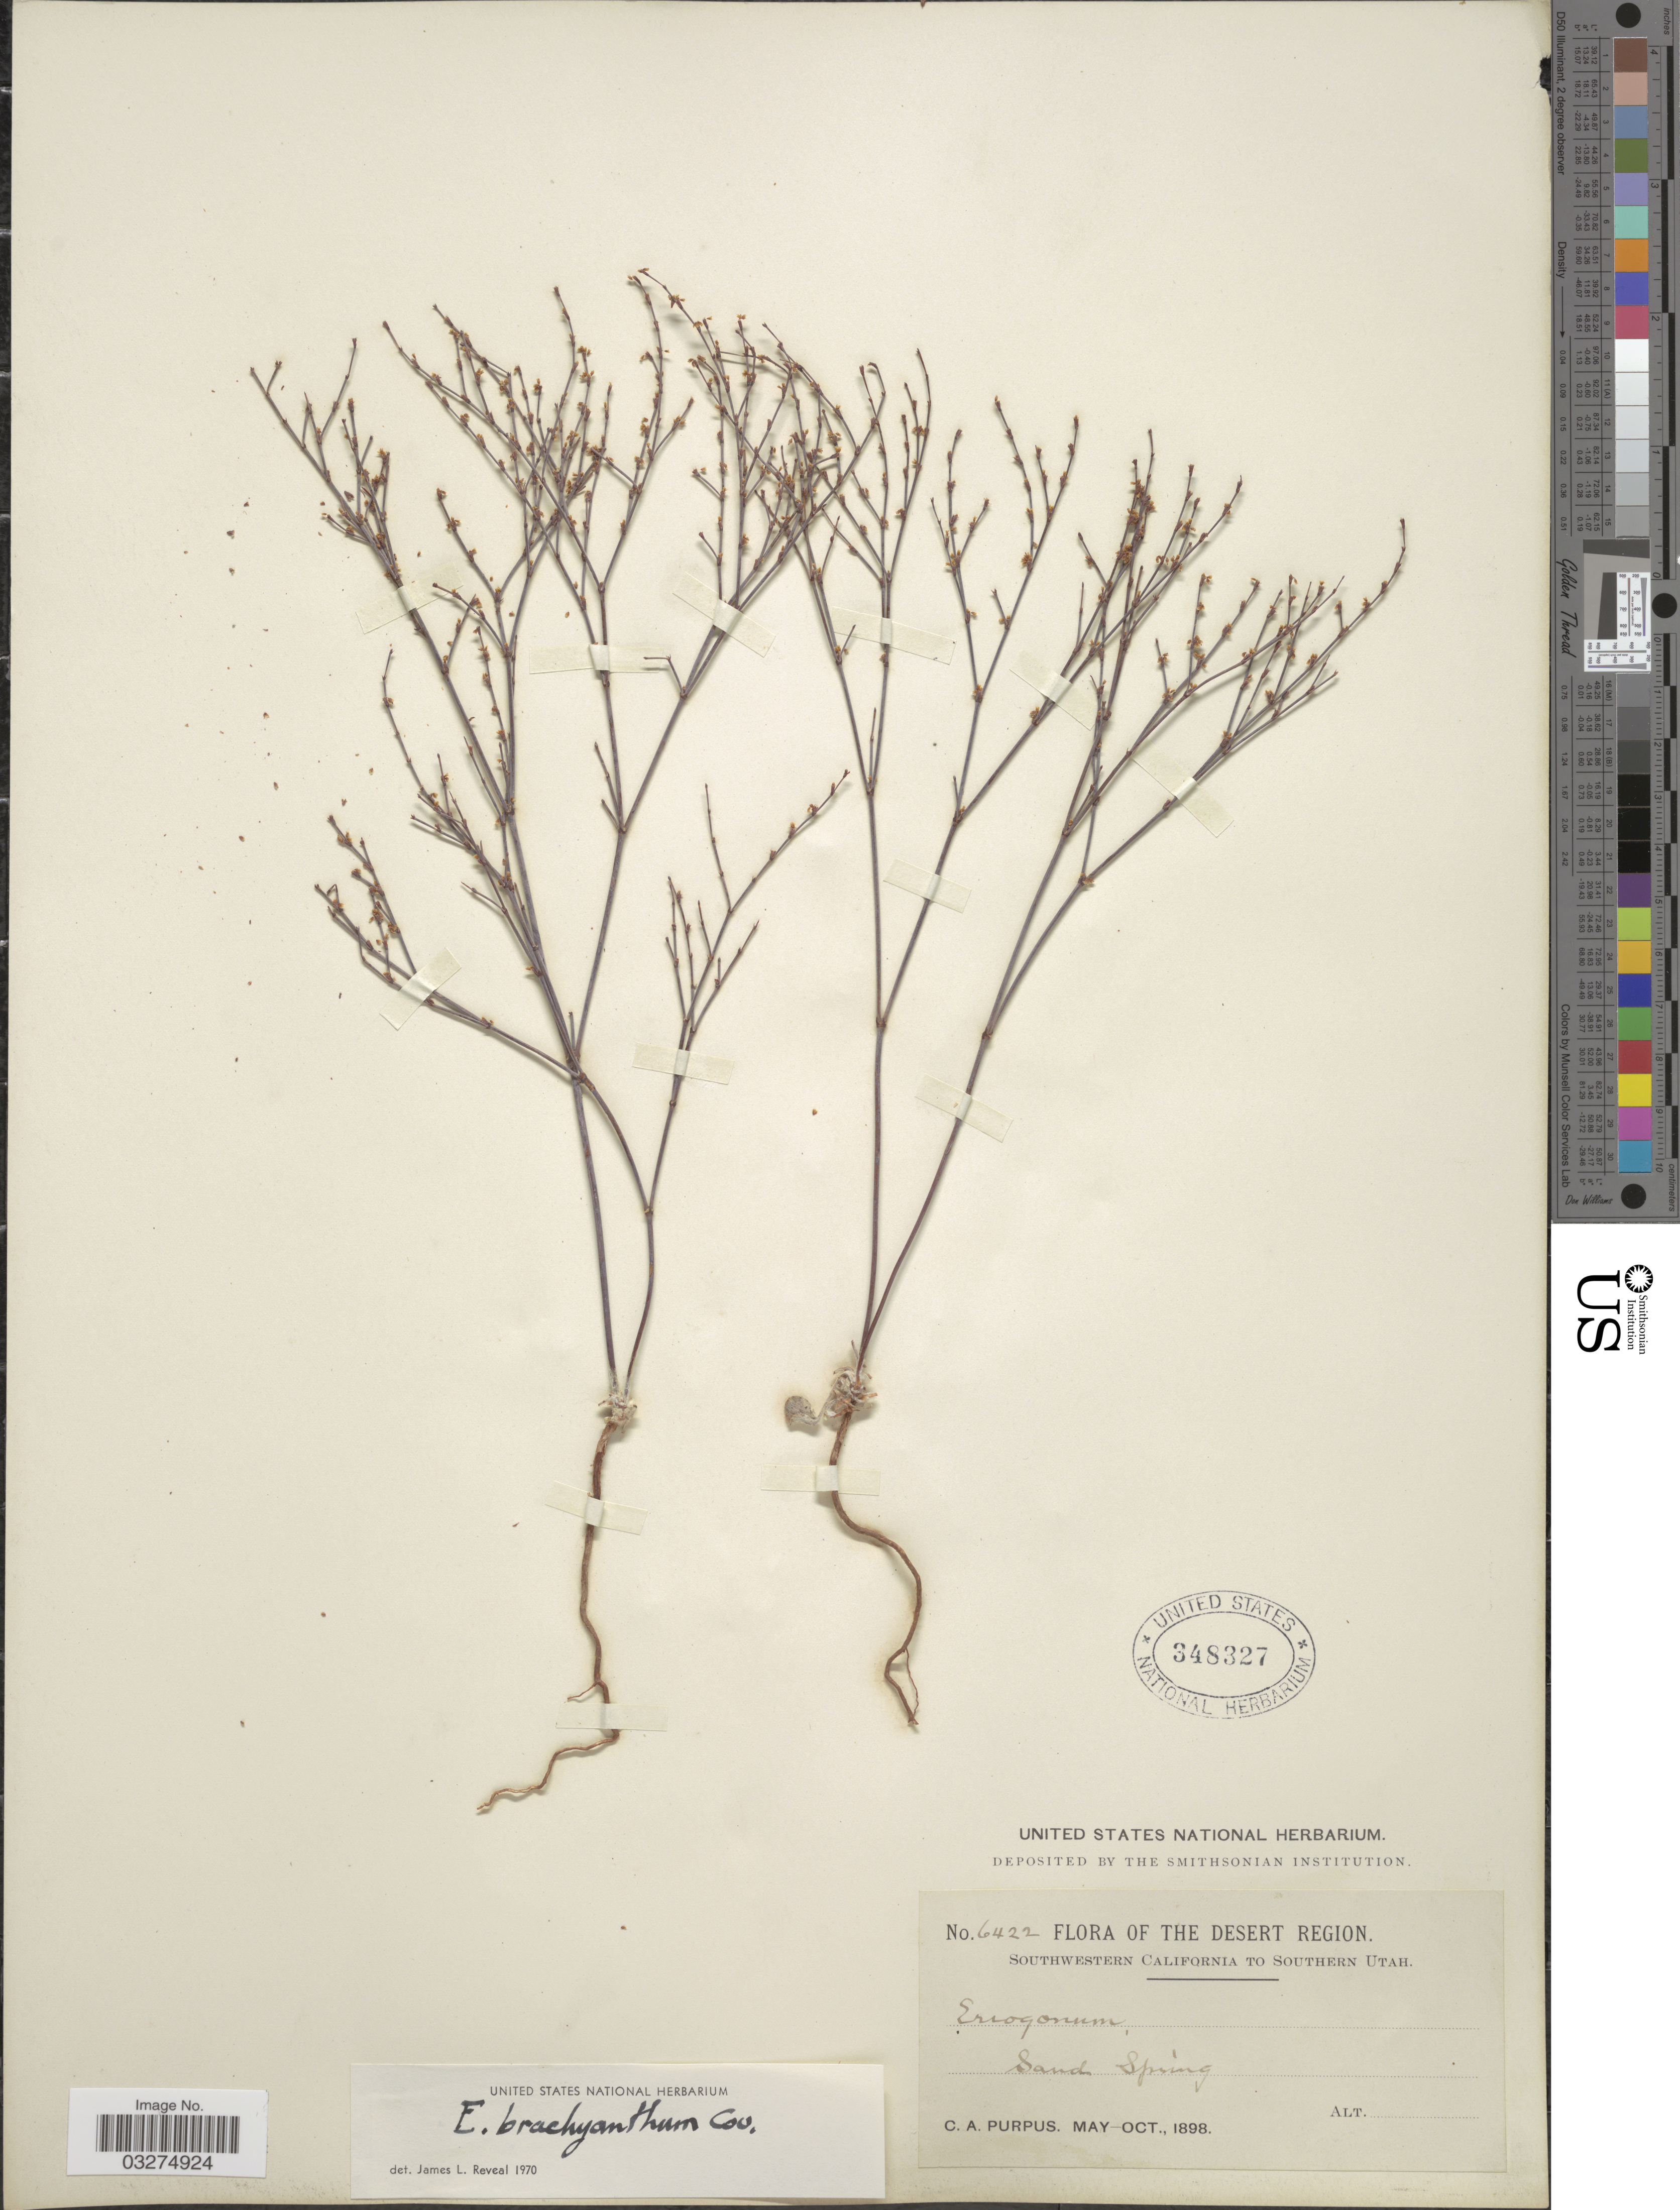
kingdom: Plantae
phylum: Tracheophyta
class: Magnoliopsida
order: Caryophyllales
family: Polygonaceae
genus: Eriogonum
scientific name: Eriogonum brachyanthum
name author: Coville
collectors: C. A. Purpus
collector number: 6422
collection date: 1898-05/1898-10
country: United States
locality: The Desert Region. Southwestern California to Southern Utah. Sand Spring.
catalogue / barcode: US 348327